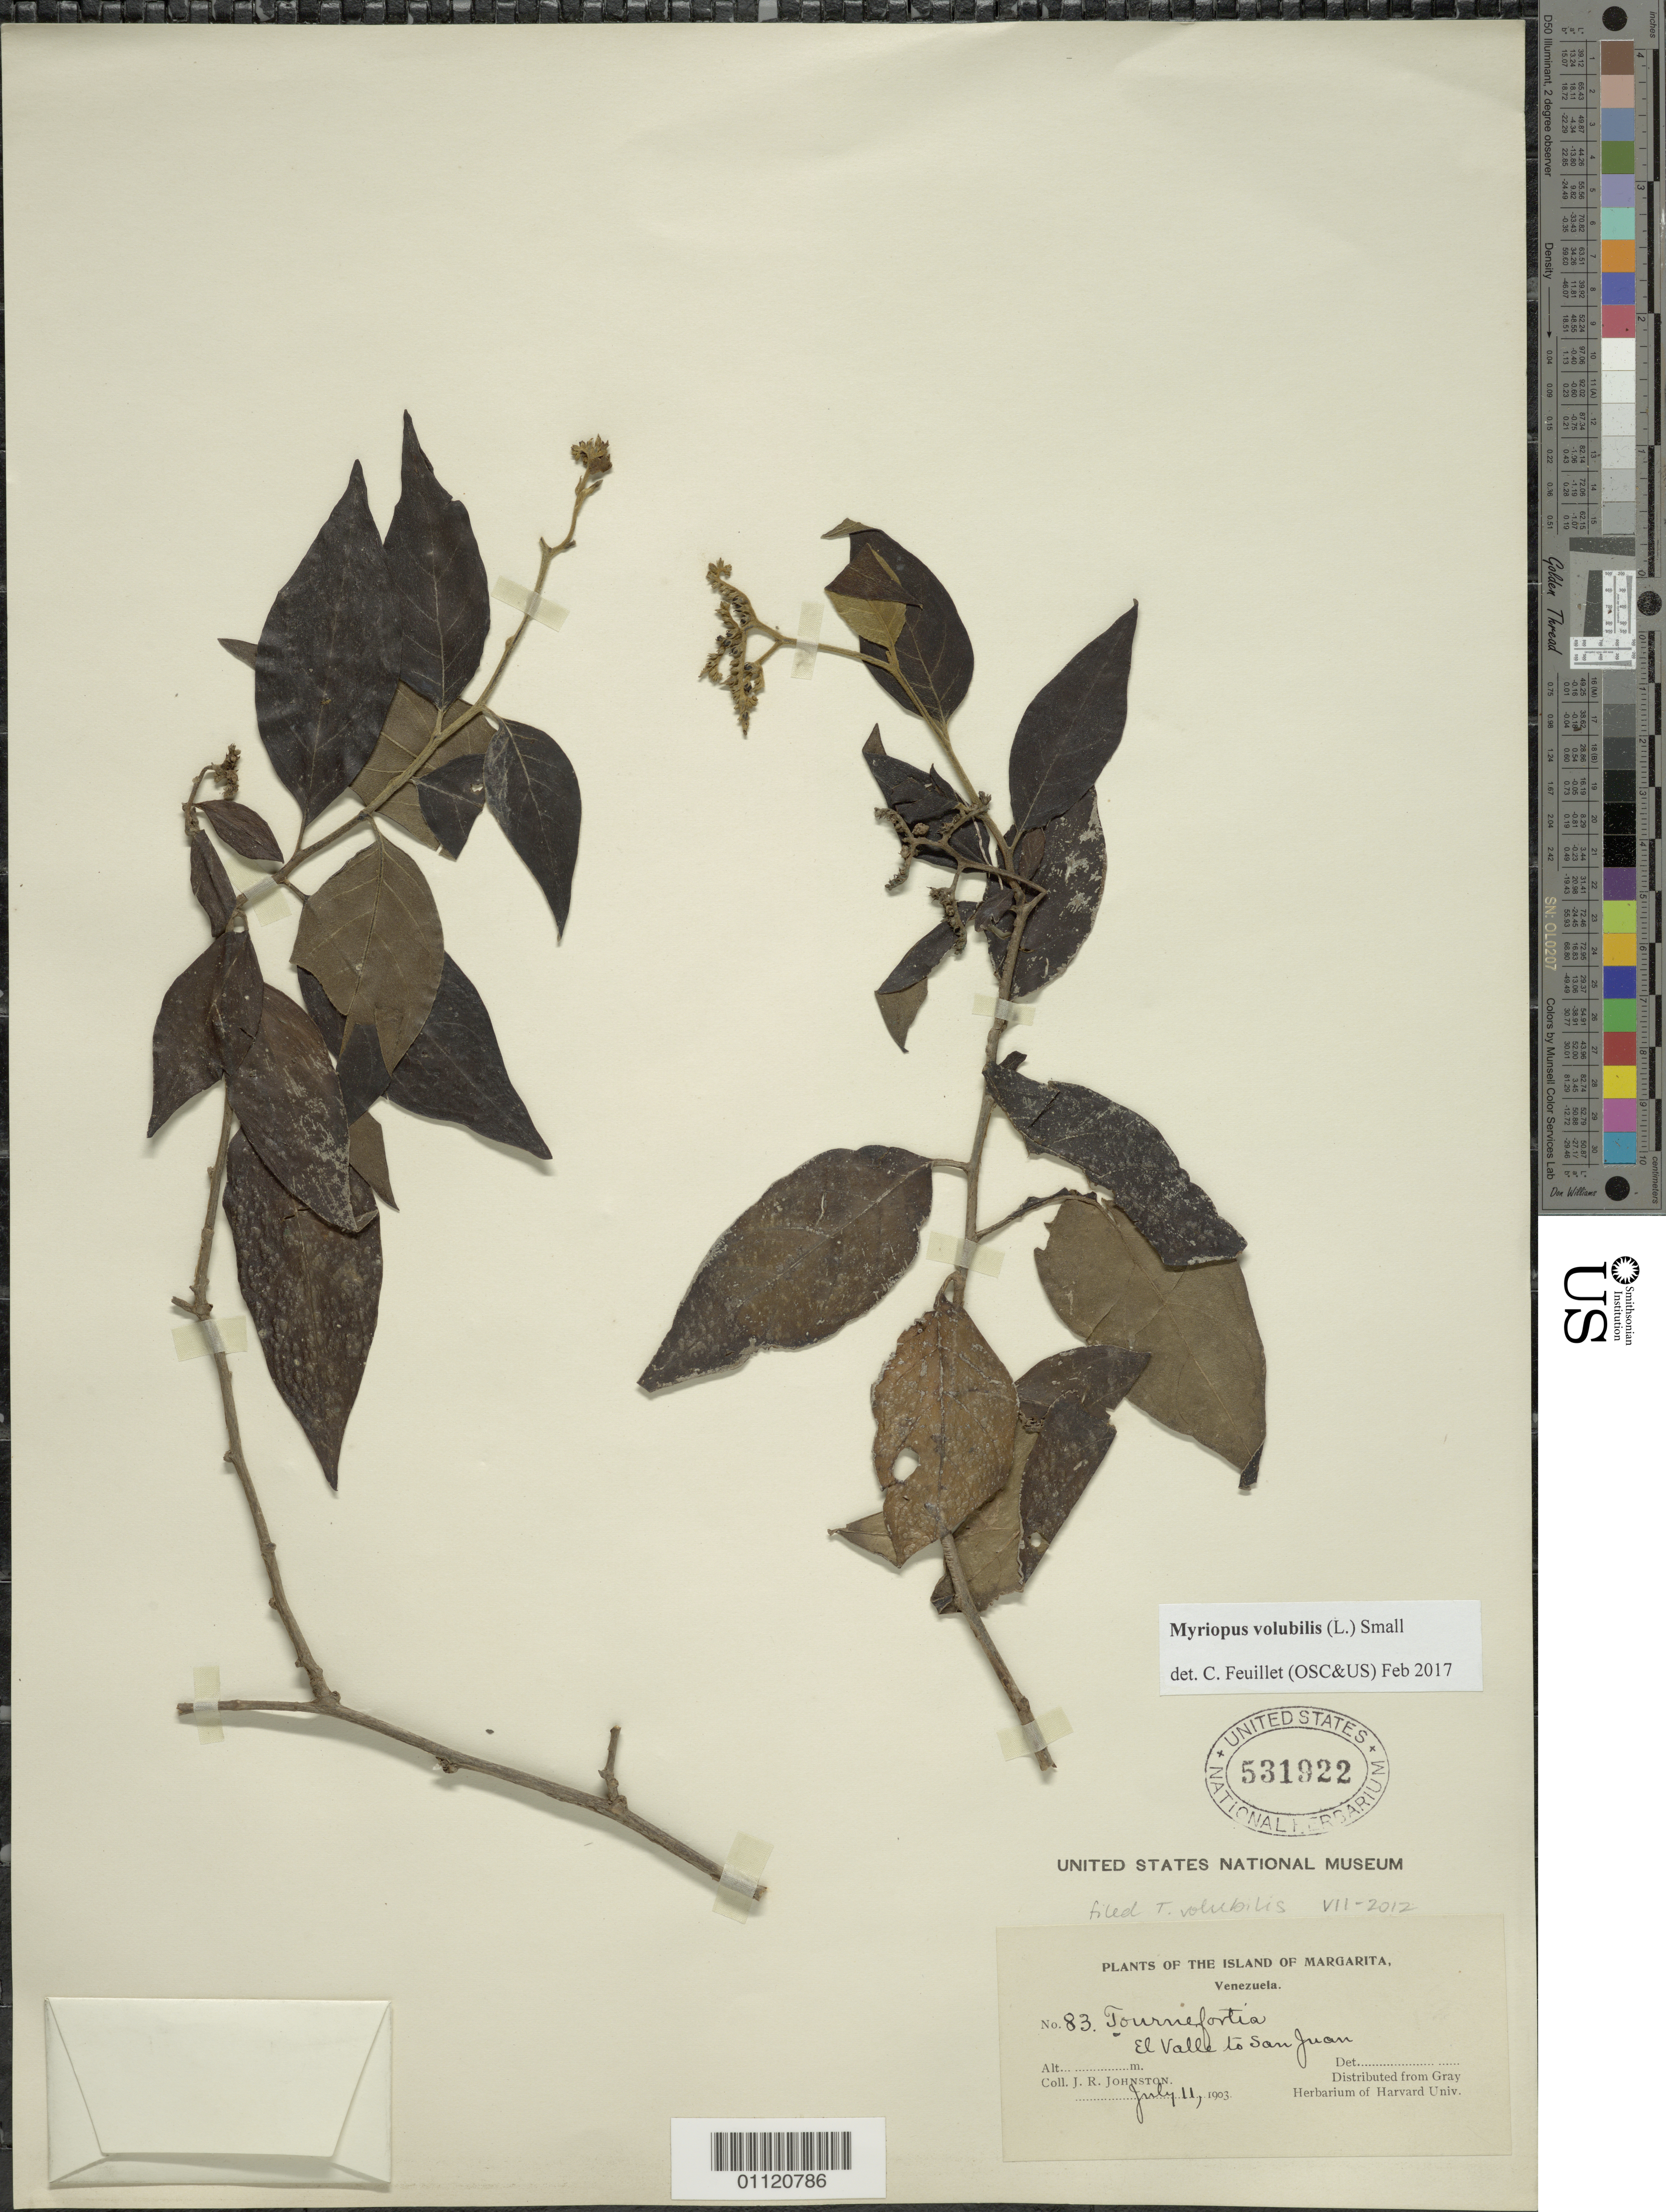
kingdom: Plantae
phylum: Tracheophyta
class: Magnoliopsida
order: Boraginales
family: Heliotropiaceae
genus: Myriopus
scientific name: Myriopus volubilis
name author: (L.) Small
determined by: Feuillet, C.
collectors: J. Johnston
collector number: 83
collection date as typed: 11 Jul 1903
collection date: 1903-07-11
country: Venezuela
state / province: Nueva Esparta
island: Margarita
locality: El Valle to San Juan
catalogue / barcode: US 531922